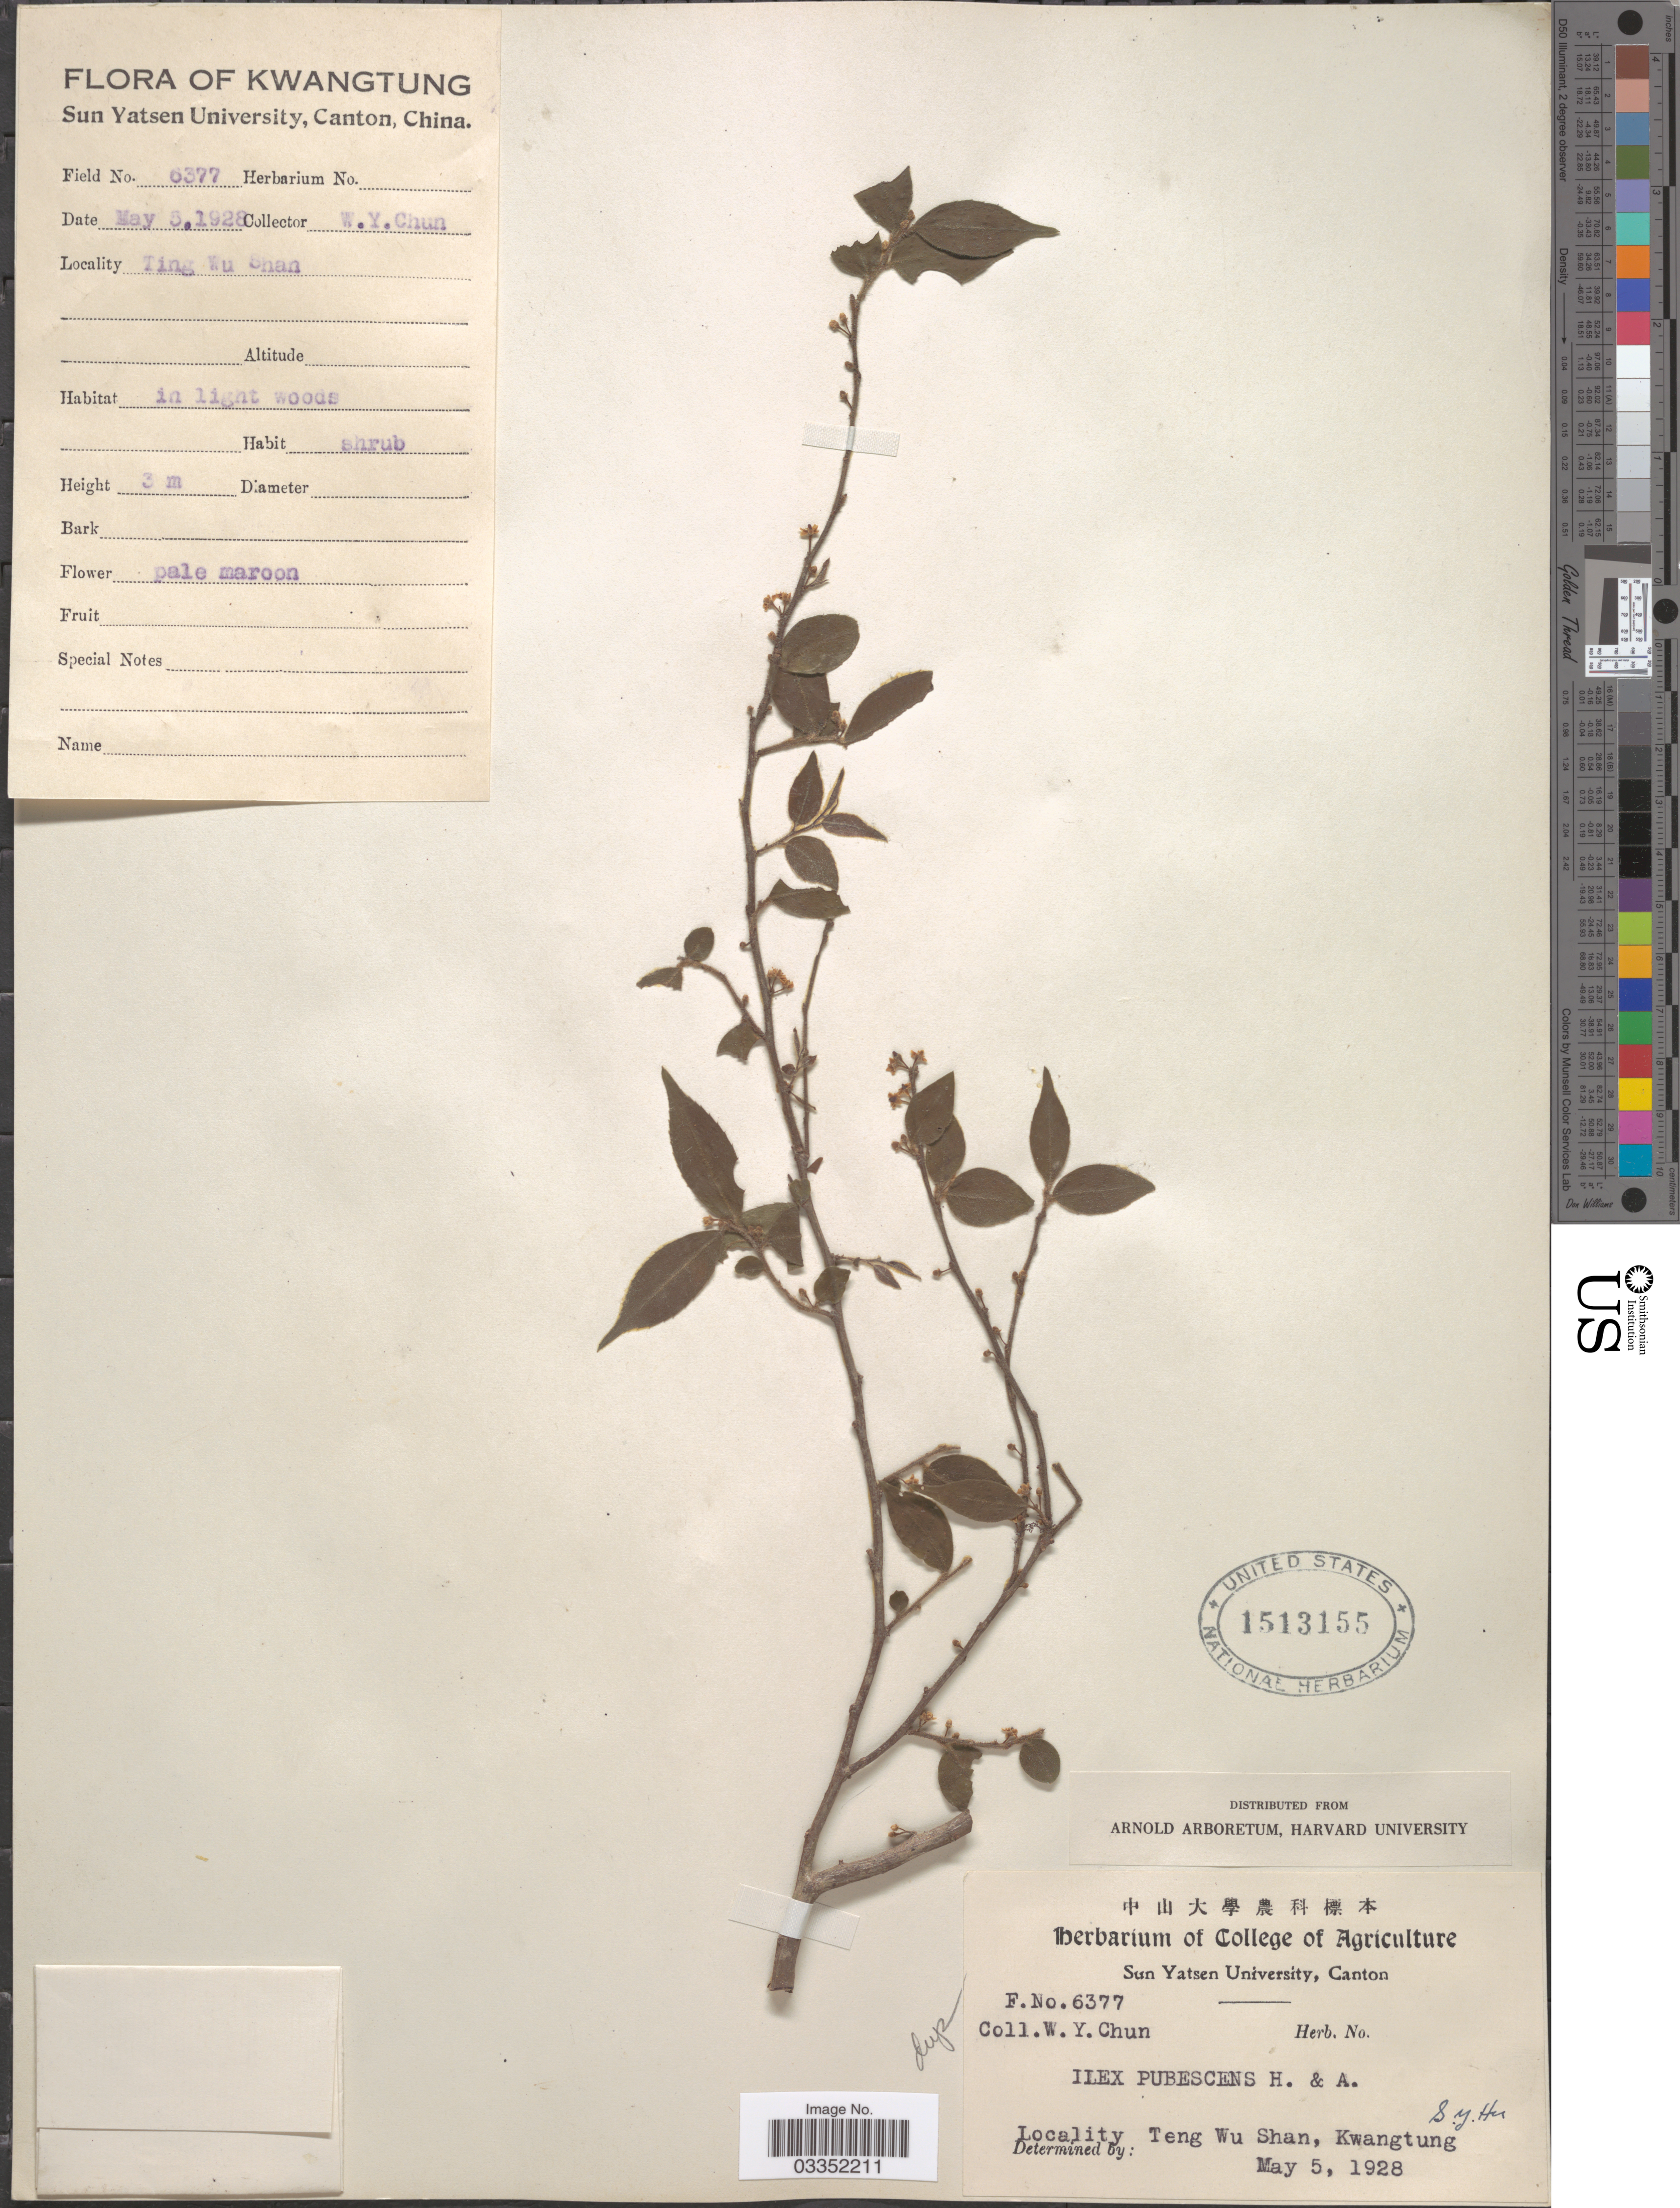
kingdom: Plantae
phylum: Tracheophyta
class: Magnoliopsida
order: Aquifoliales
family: Aquifoliaceae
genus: Ilex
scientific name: Ilex pubescens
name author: Hook. & Arn.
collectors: W. Y. Chun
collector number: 6377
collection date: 1928-05-05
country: China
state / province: Guangdong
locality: Teng Wu Shan, Kwangtung.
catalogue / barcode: US 1513155